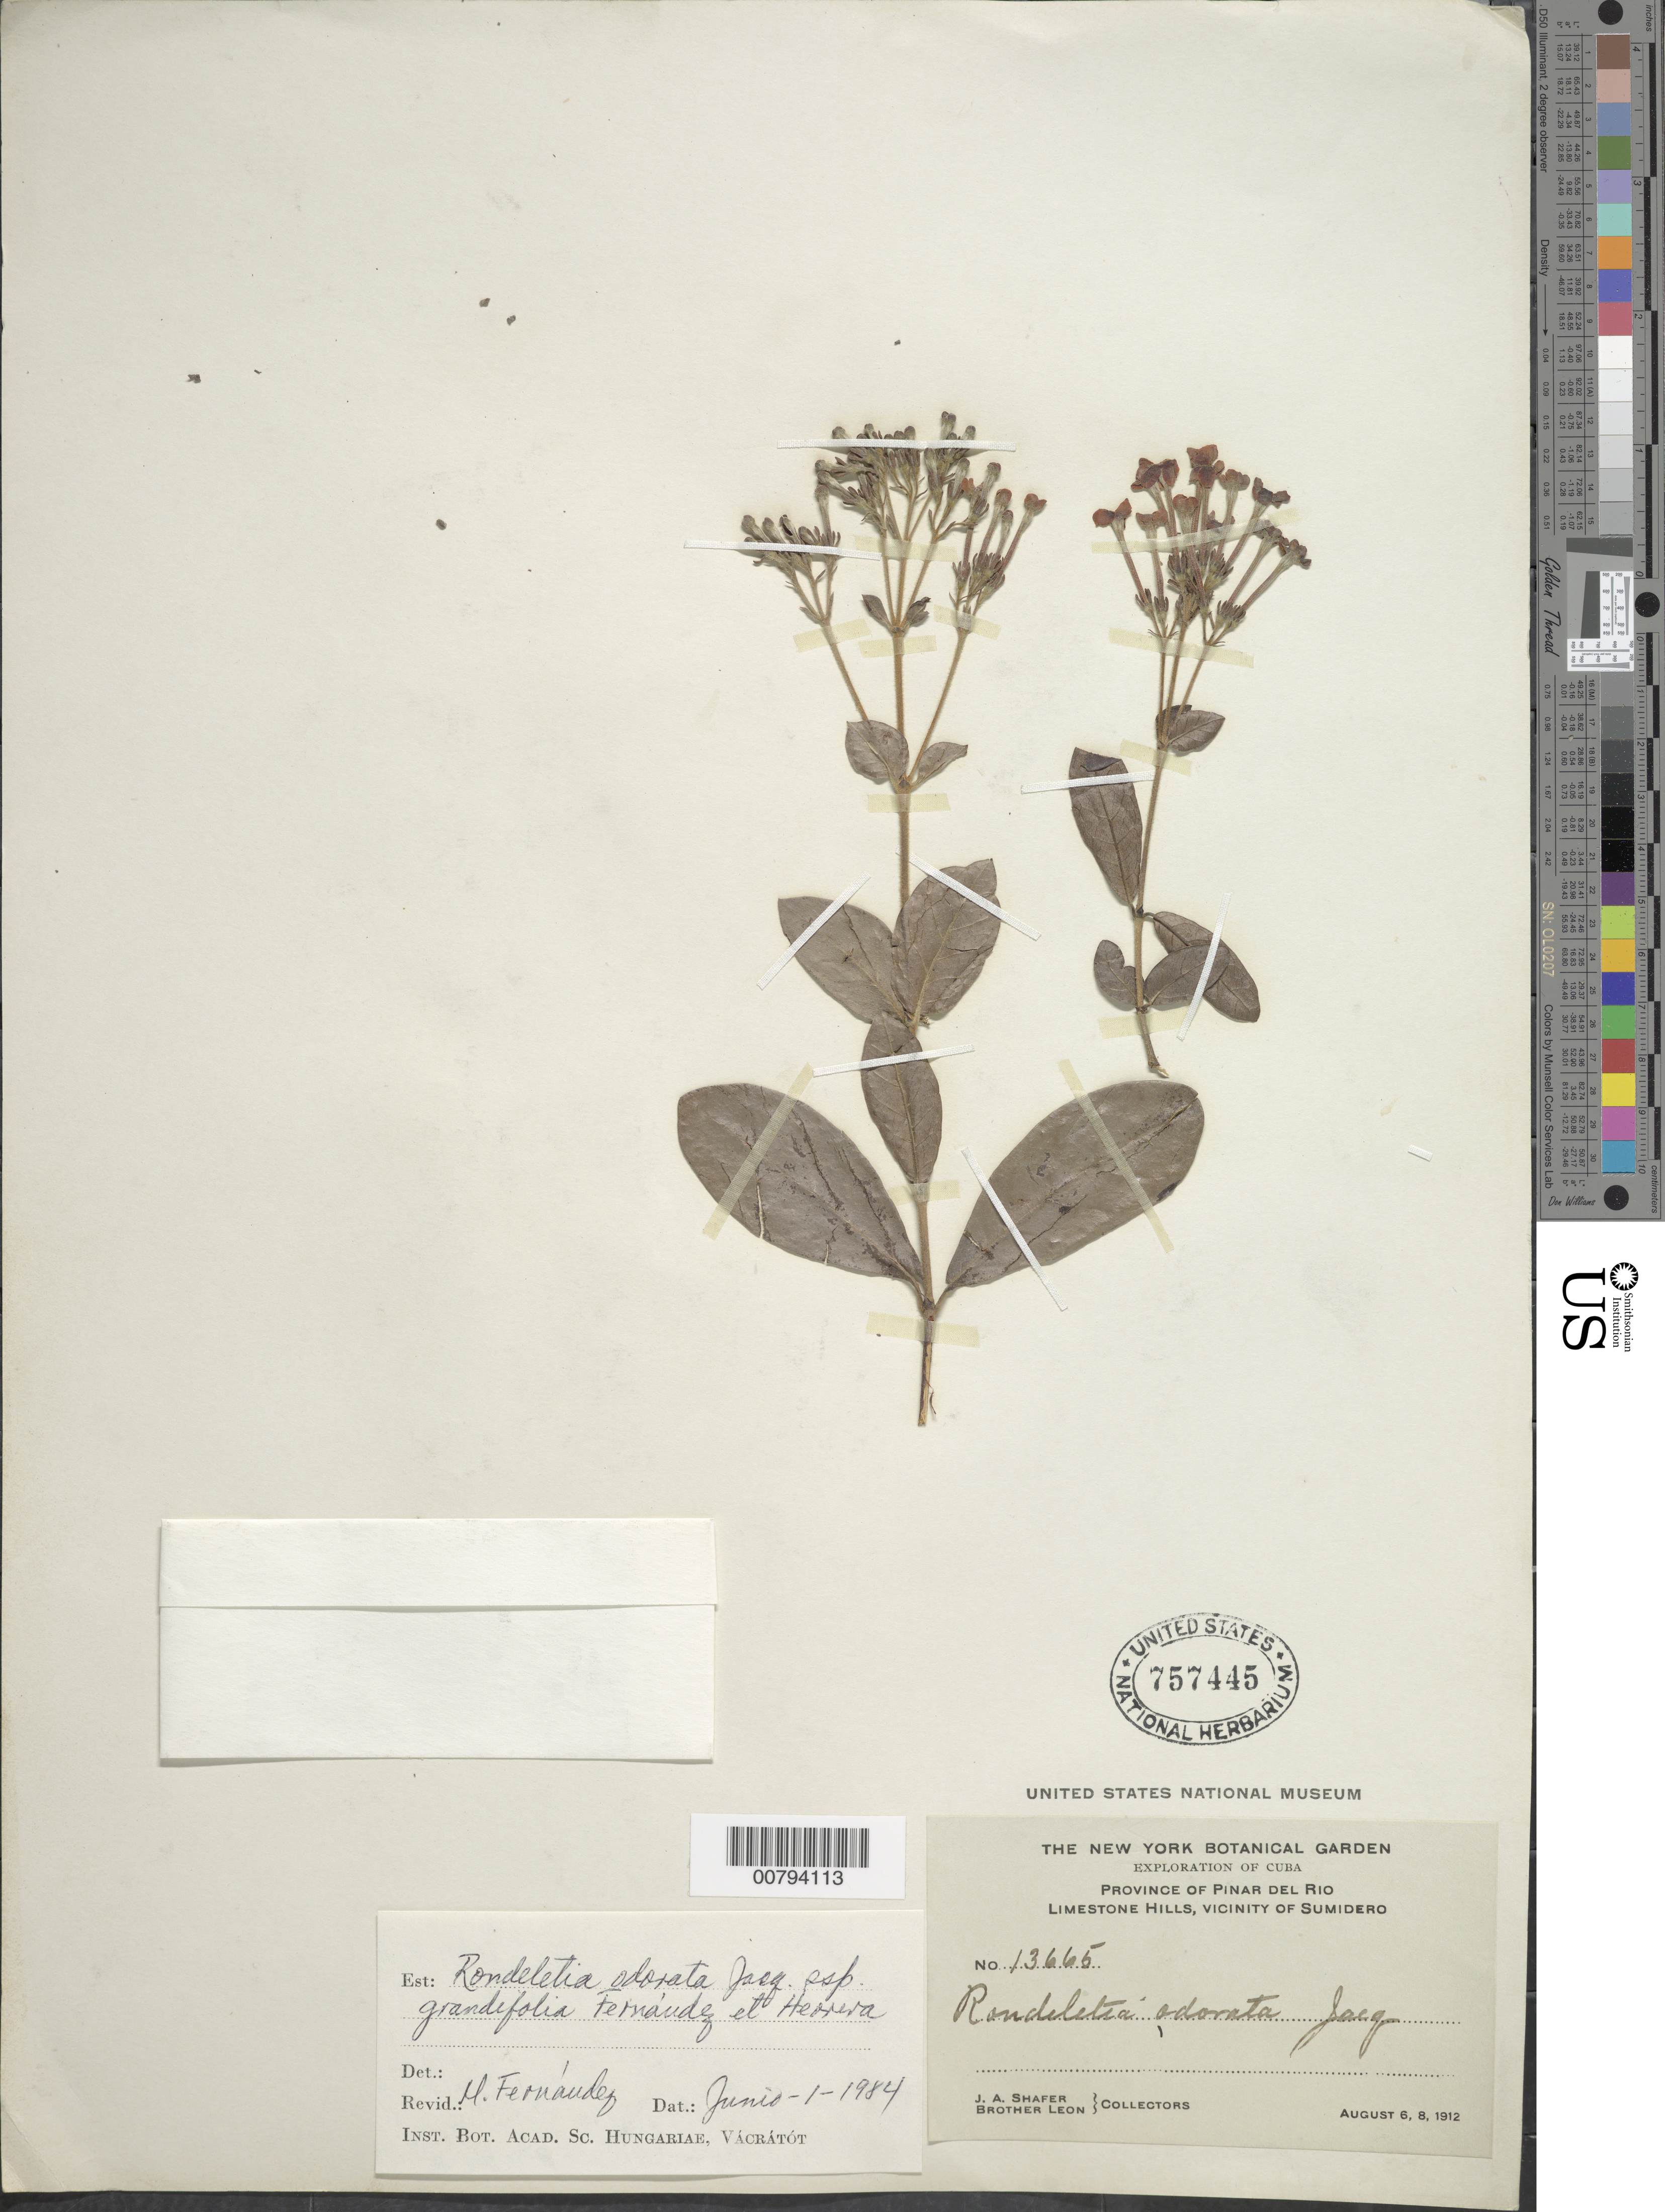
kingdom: Plantae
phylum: Tracheophyta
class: Magnoliopsida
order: Gentianales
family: Rubiaceae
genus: Rondeletia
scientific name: Rondeletia odorata subsp. grandifolia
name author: Fernández & P. Herrera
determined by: Fernandez, M.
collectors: J. A. Shafer & Bro. León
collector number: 13665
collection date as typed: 06 Aug 1912 and 08 Aug 1912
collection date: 1912-08-06,1912-08-08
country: Cuba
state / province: Pinar del Río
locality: Hills, vicinity of Sumidero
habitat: Limestone hills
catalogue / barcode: US 757445